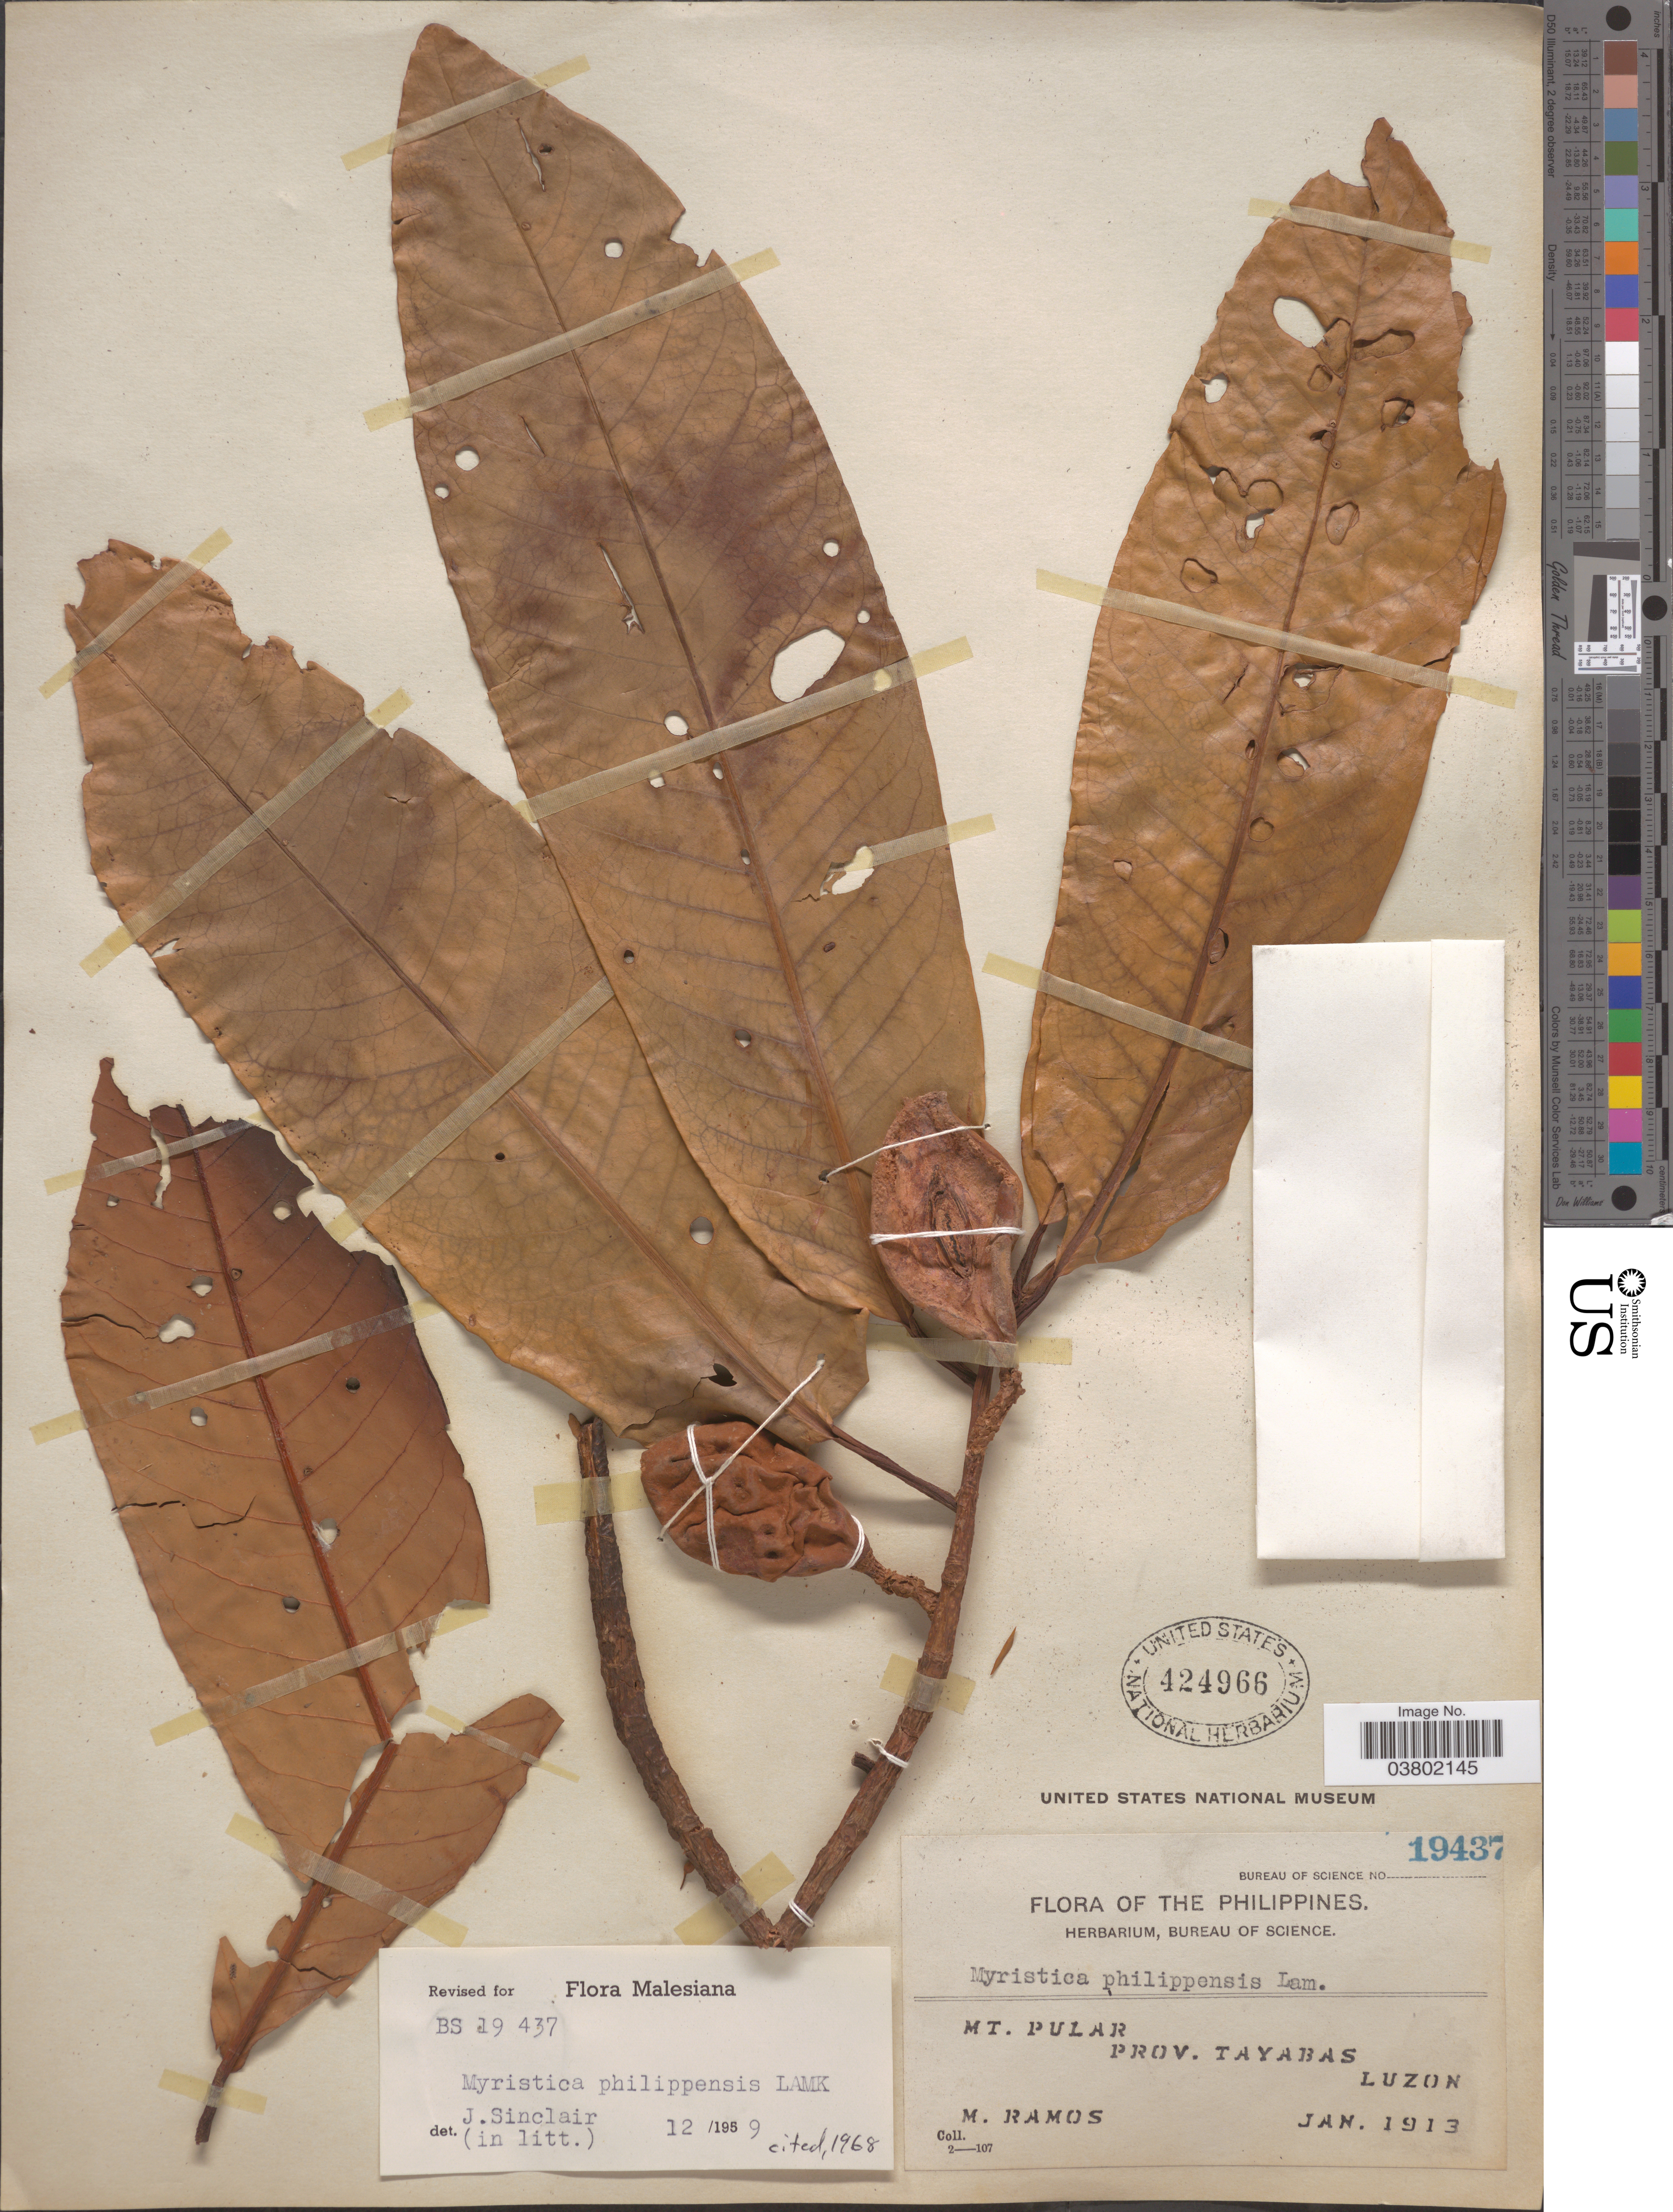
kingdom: Plantae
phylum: Tracheophyta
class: Magnoliopsida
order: Magnoliales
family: Myristicaceae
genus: Myristica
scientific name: Myristica philippensis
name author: Lam.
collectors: M. Ramos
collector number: Bureau of Science 19437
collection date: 1913-01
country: Philippines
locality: Mt. Pular, Prov. Tayabas, Luzon.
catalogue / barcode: US 424966